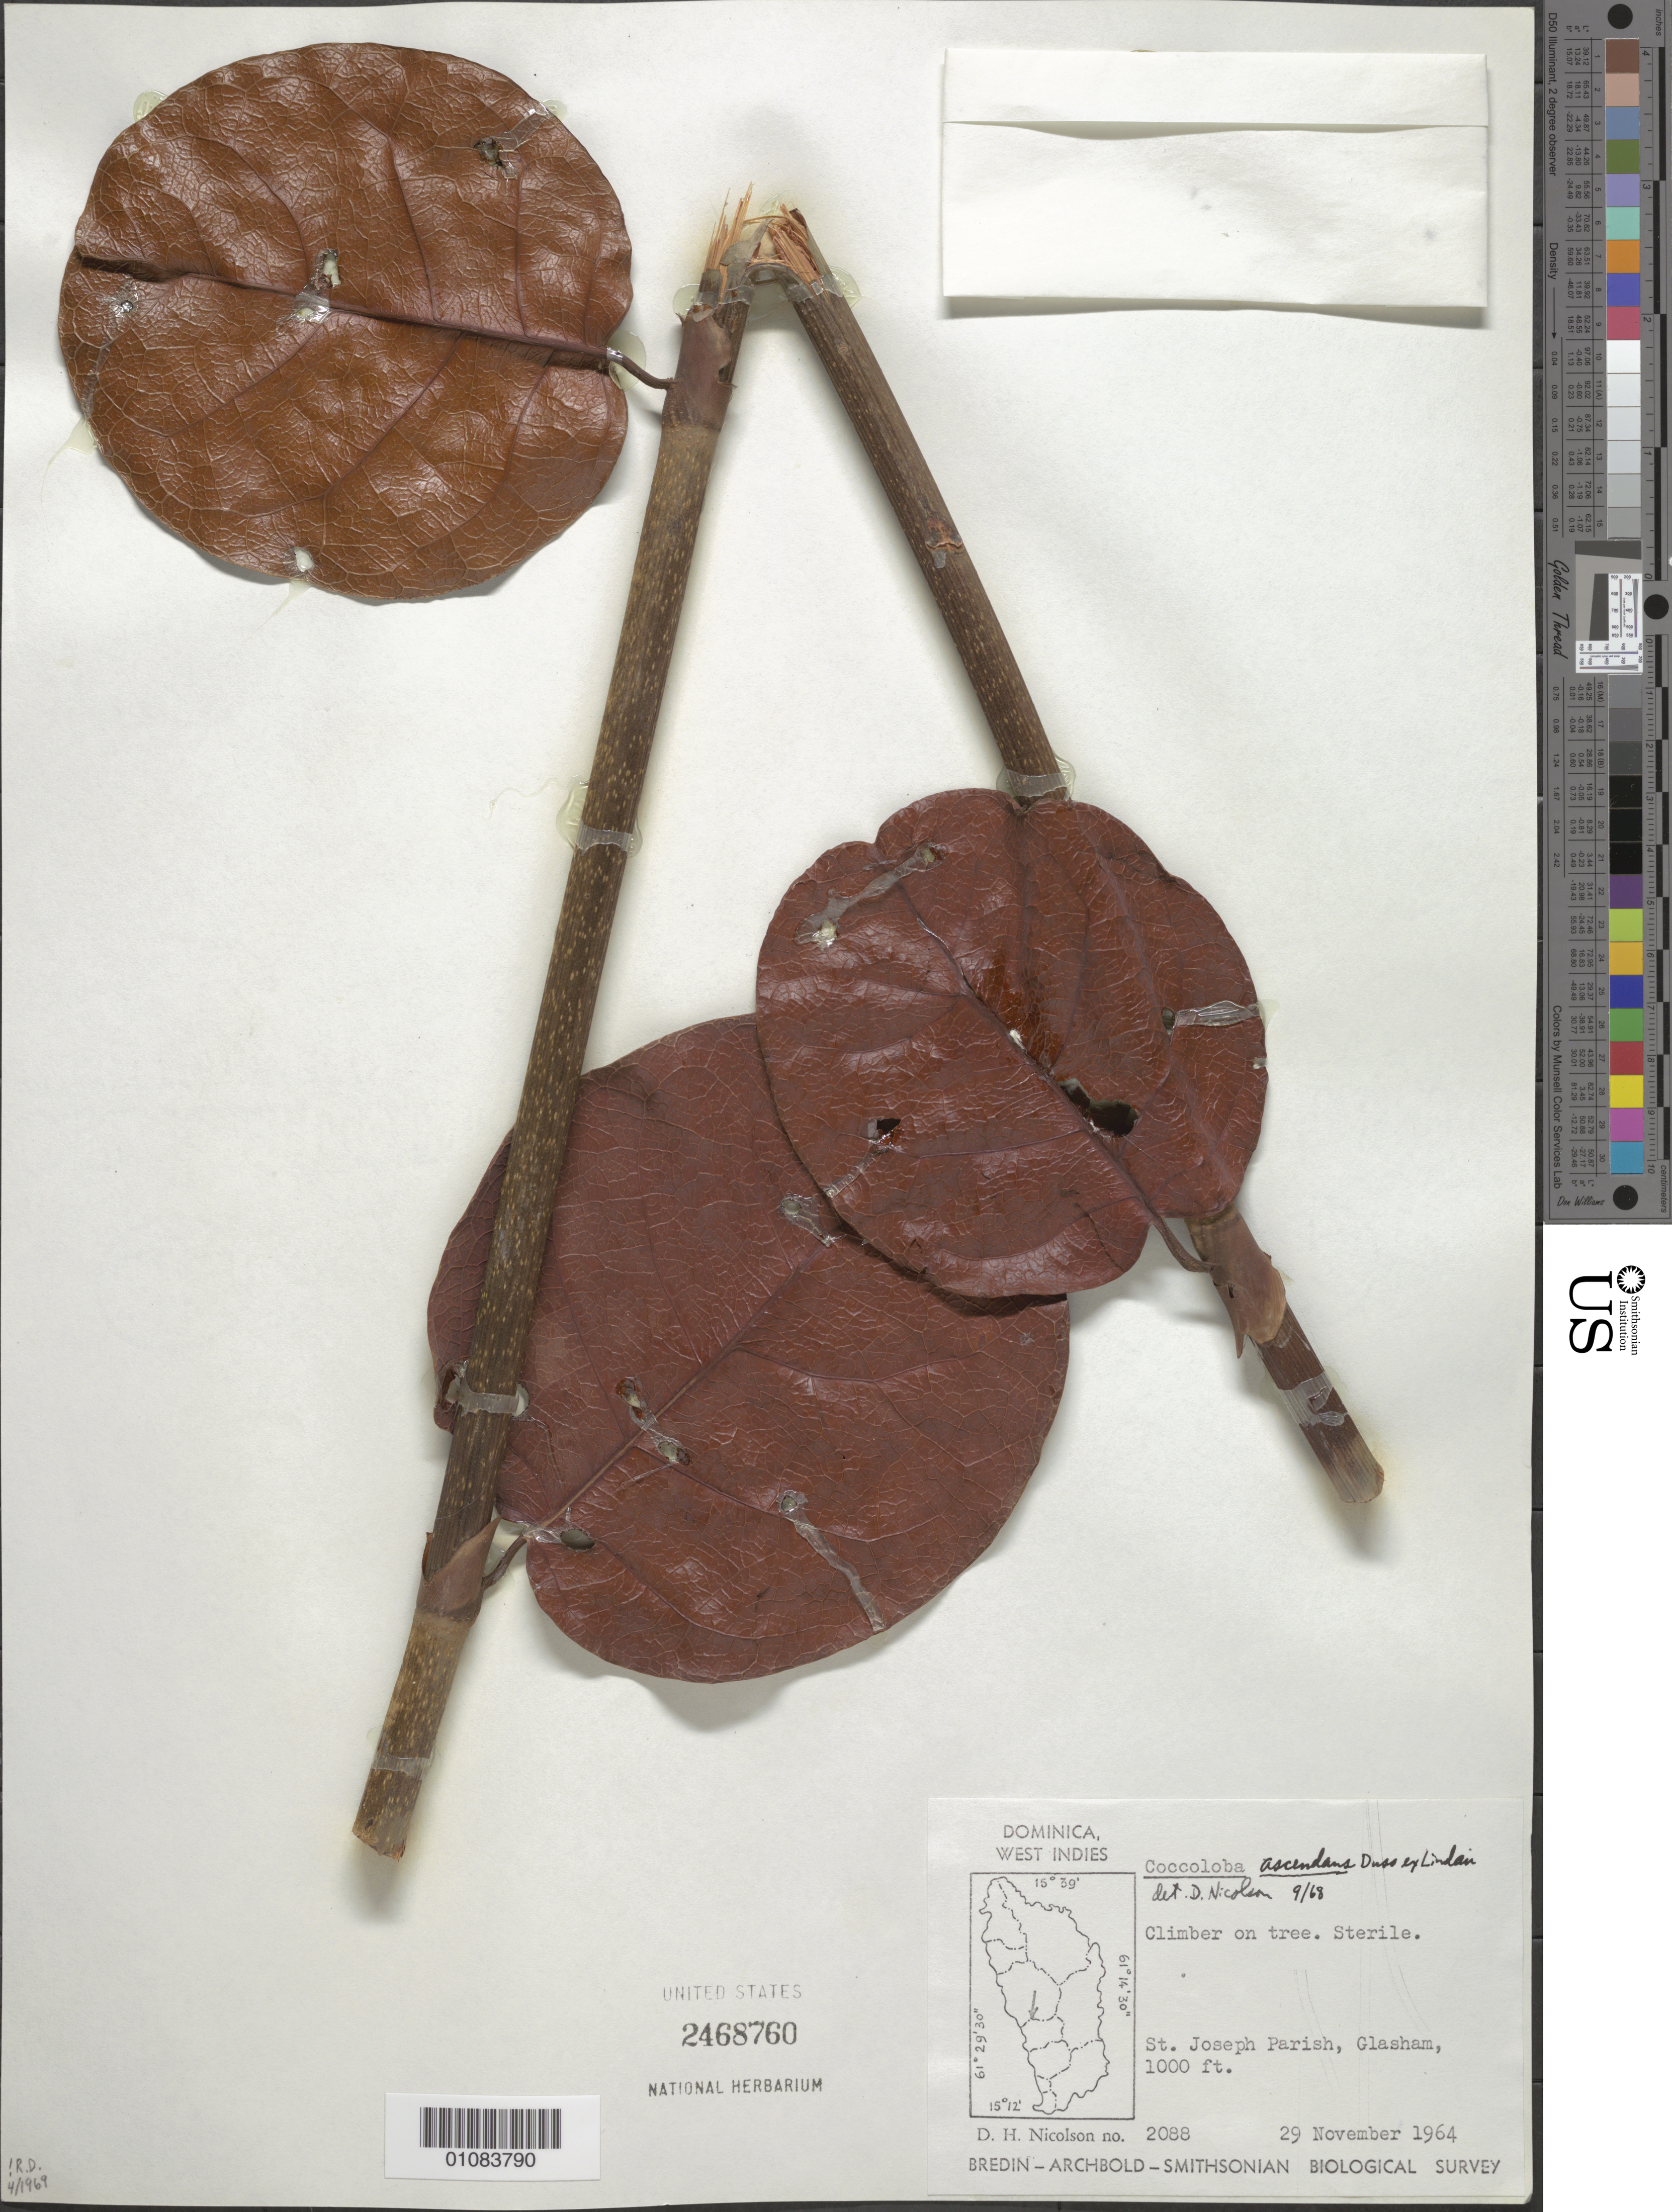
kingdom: Plantae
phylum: Tracheophyta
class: Magnoliopsida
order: Caryophyllales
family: Polygonaceae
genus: Coccoloba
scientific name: Coccoloba ascendens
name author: Duss ex Lindau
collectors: D. H. Nicolson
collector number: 2088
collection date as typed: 28 Nov 1964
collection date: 1964-11-28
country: Dominica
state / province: St. Joseph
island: Dominica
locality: Glasham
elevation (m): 305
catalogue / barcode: US 2468760